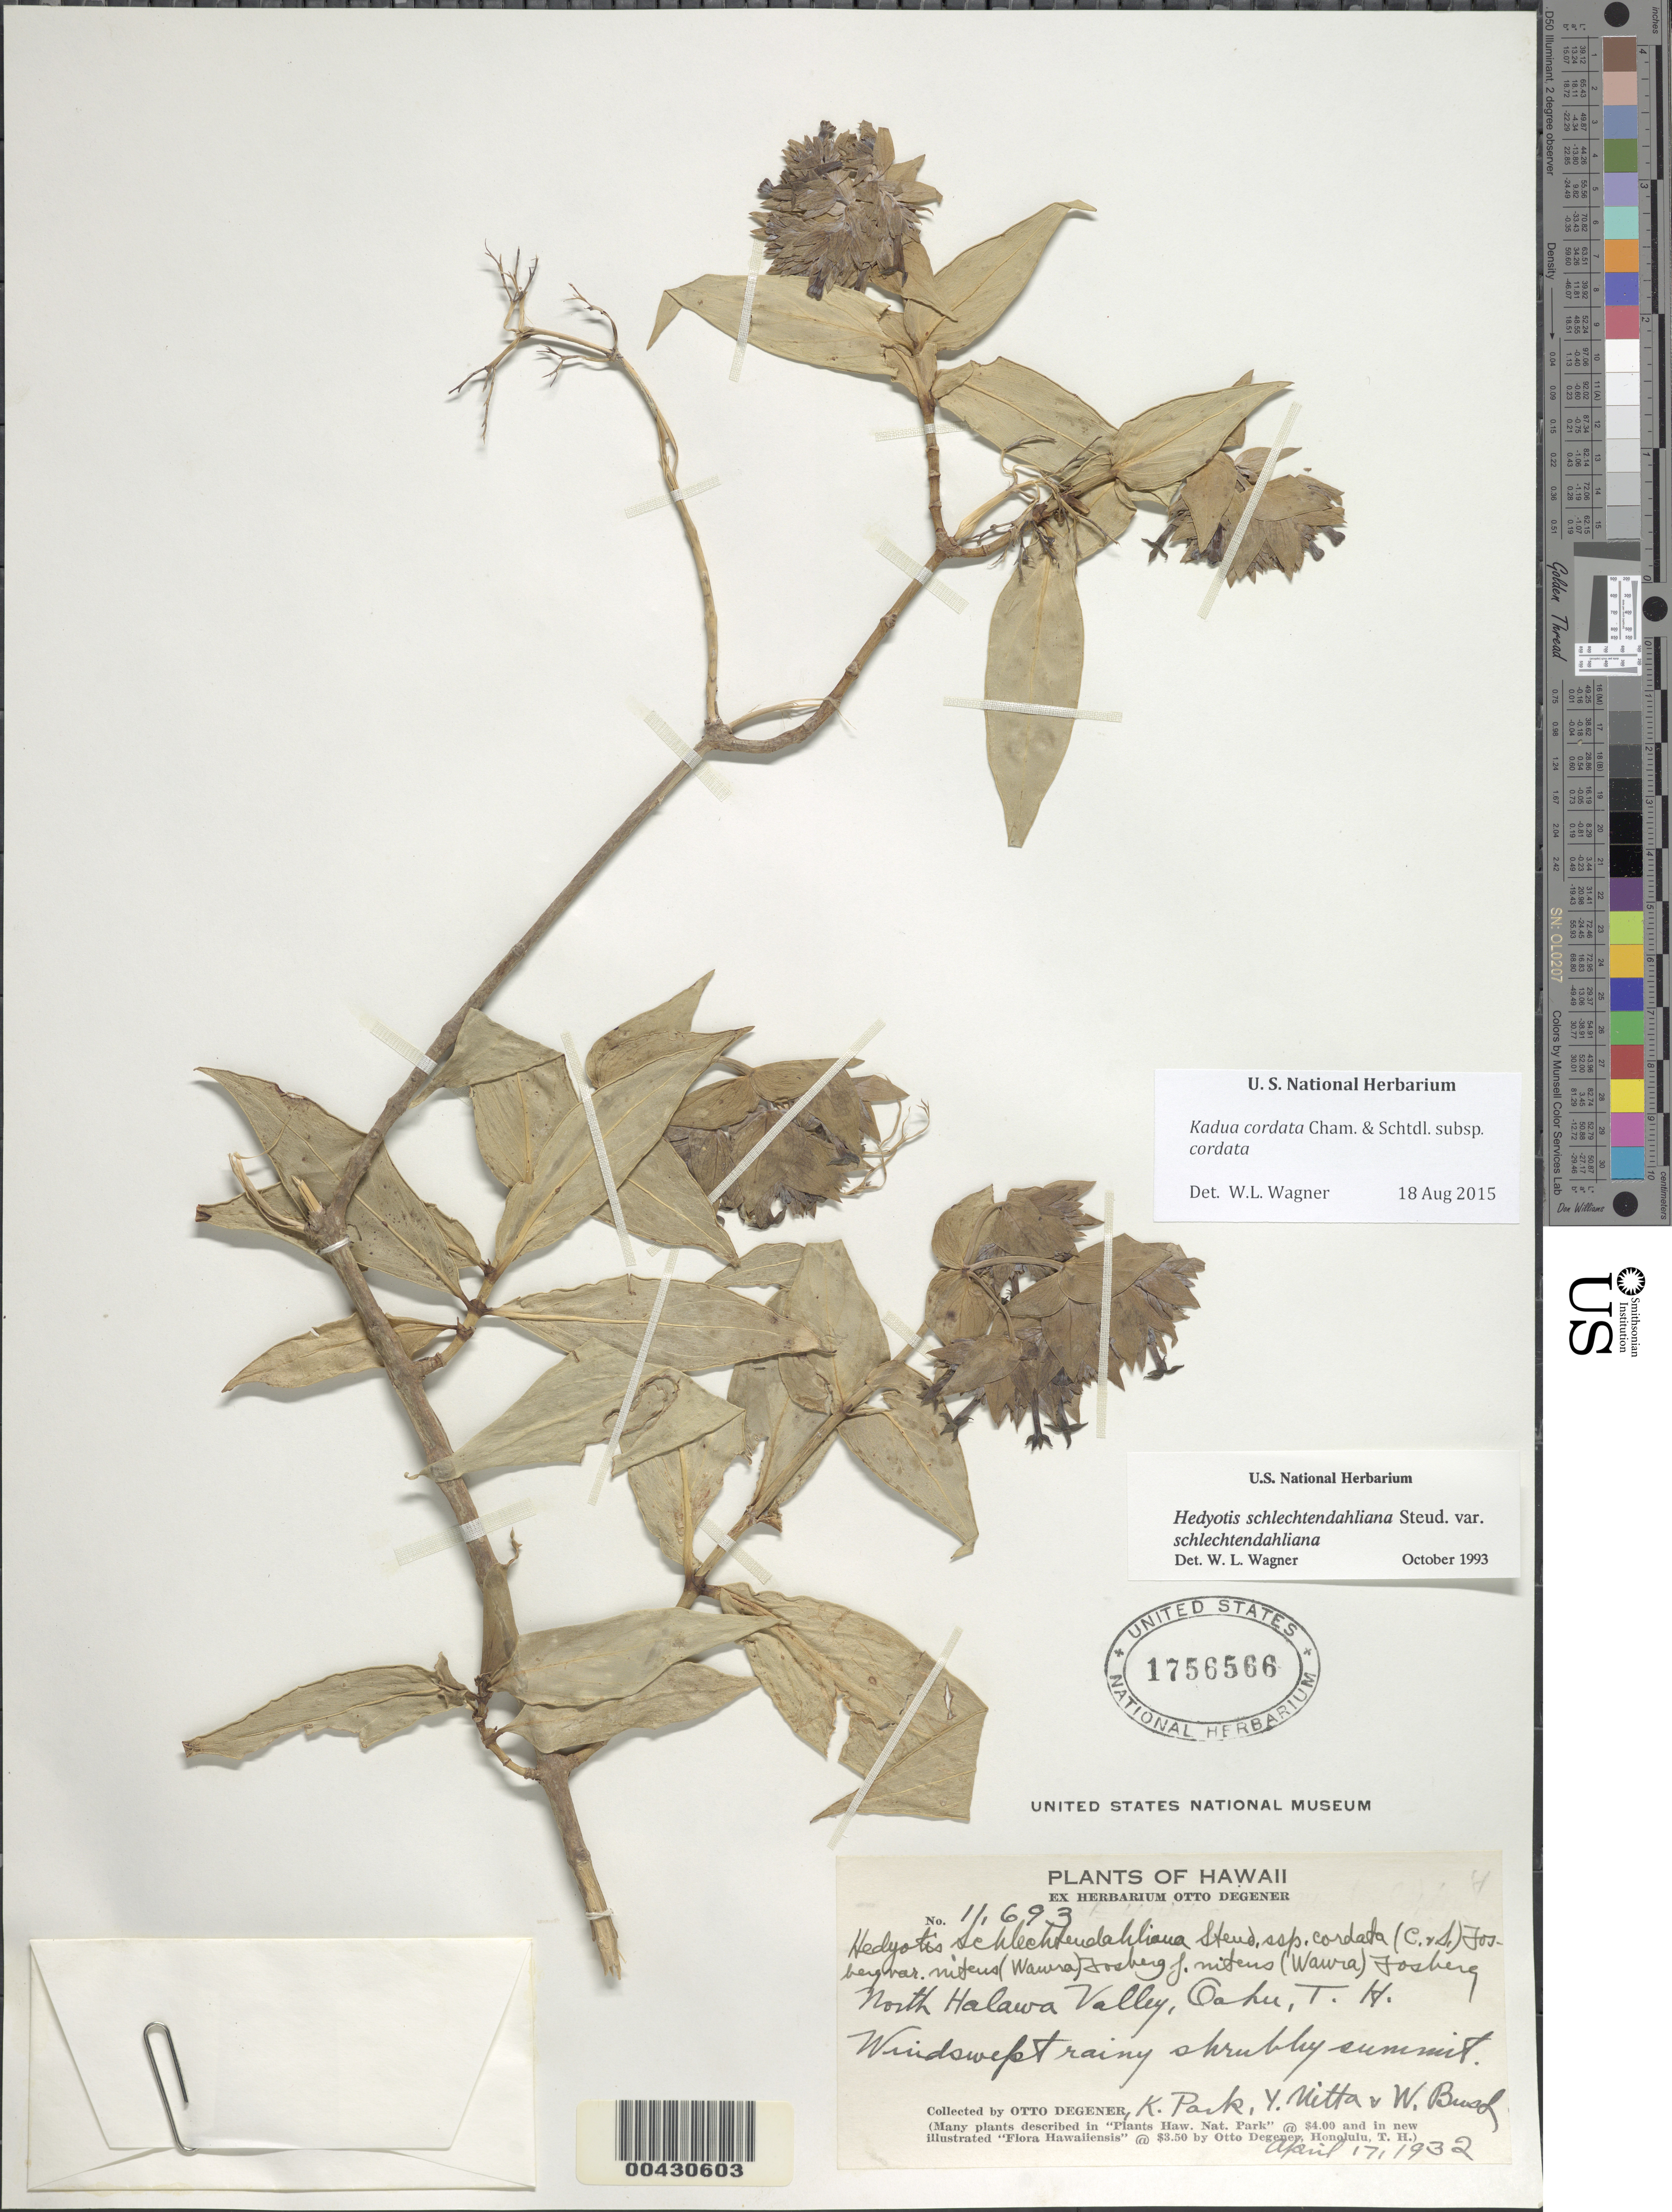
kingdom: Plantae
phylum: Tracheophyta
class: Magnoliopsida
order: Gentianales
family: Rubiaceae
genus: Kadua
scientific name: Kadua cordata subsp. cordata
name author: Cham. & Schltdl.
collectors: O. Degener, K. Park, Y. Nitta & W. Bush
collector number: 11693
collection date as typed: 17 Apr 1932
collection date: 1932-04-17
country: United States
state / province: Hawaii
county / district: Honolulu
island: Oahu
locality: North Halawa Valley.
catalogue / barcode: US 1756566